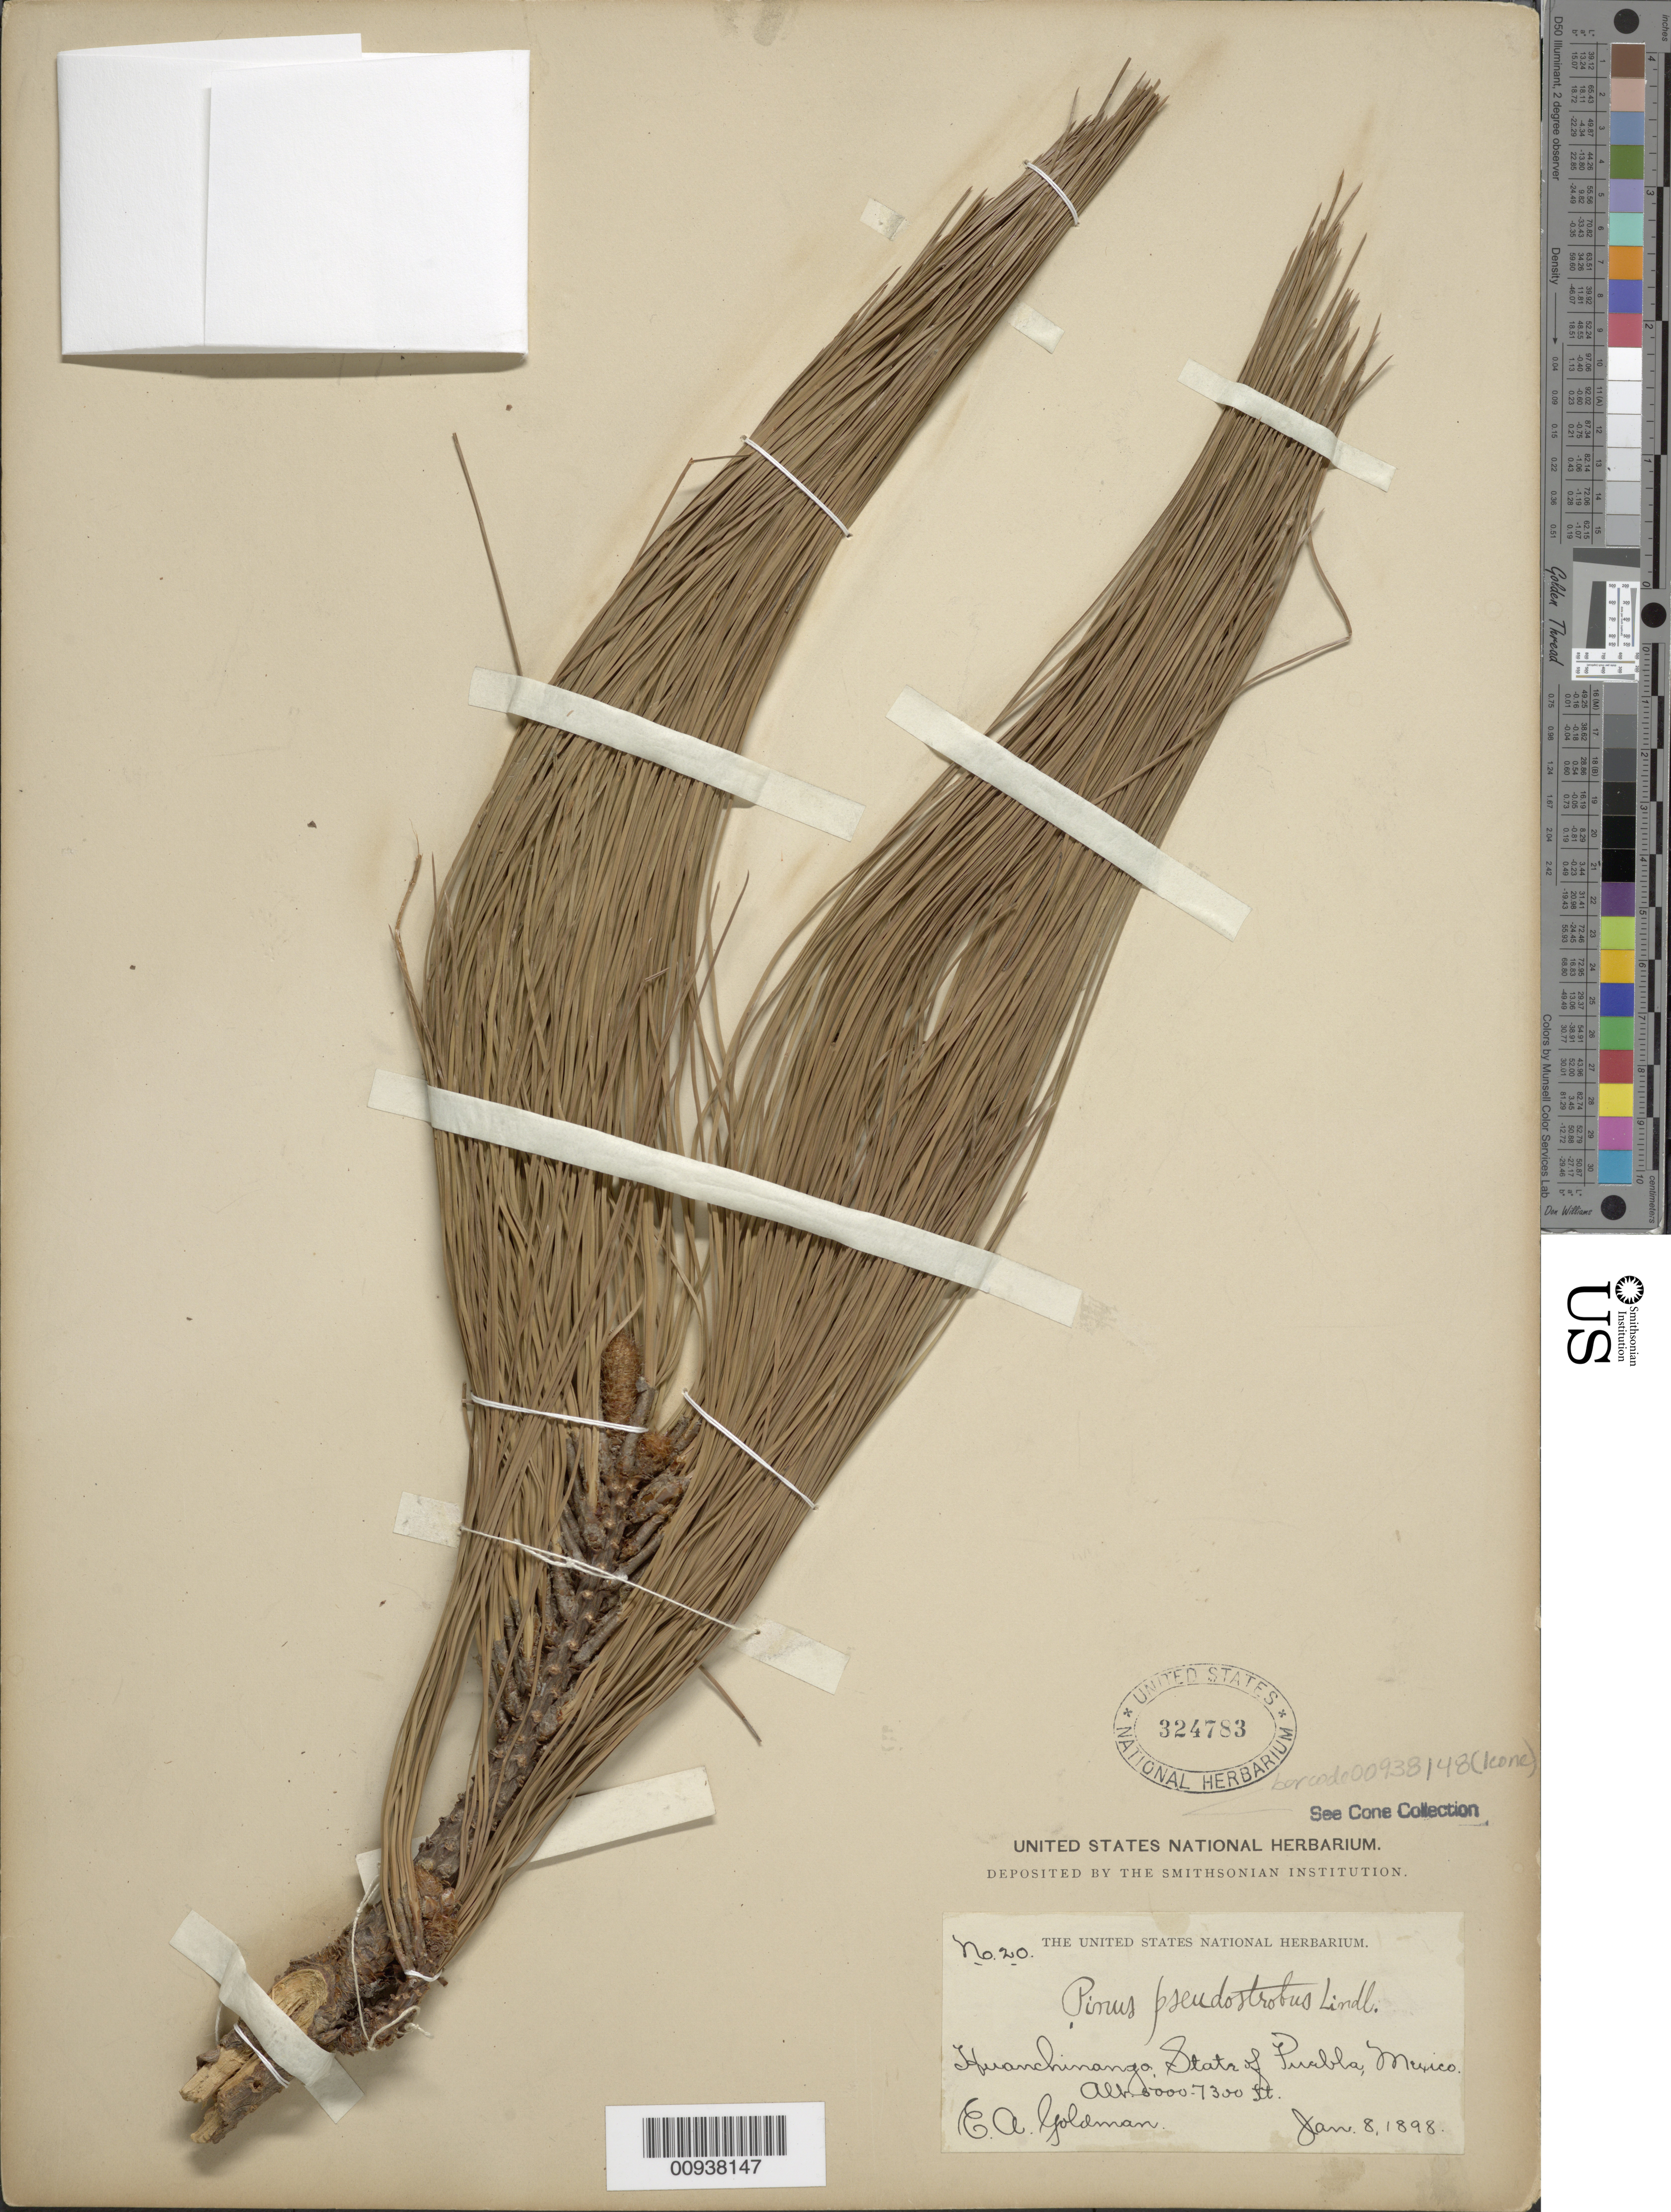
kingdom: Plantae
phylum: Tracheophyta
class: Pinopsida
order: Pinales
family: Pinaceae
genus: Pinus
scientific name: Pinus pseudostrobus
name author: Lindl.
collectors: E. A. Goldman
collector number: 20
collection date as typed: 08 Jan 1898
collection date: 1898-01-08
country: Mexico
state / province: Puebla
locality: Huachinango.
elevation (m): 1524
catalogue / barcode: US 324783